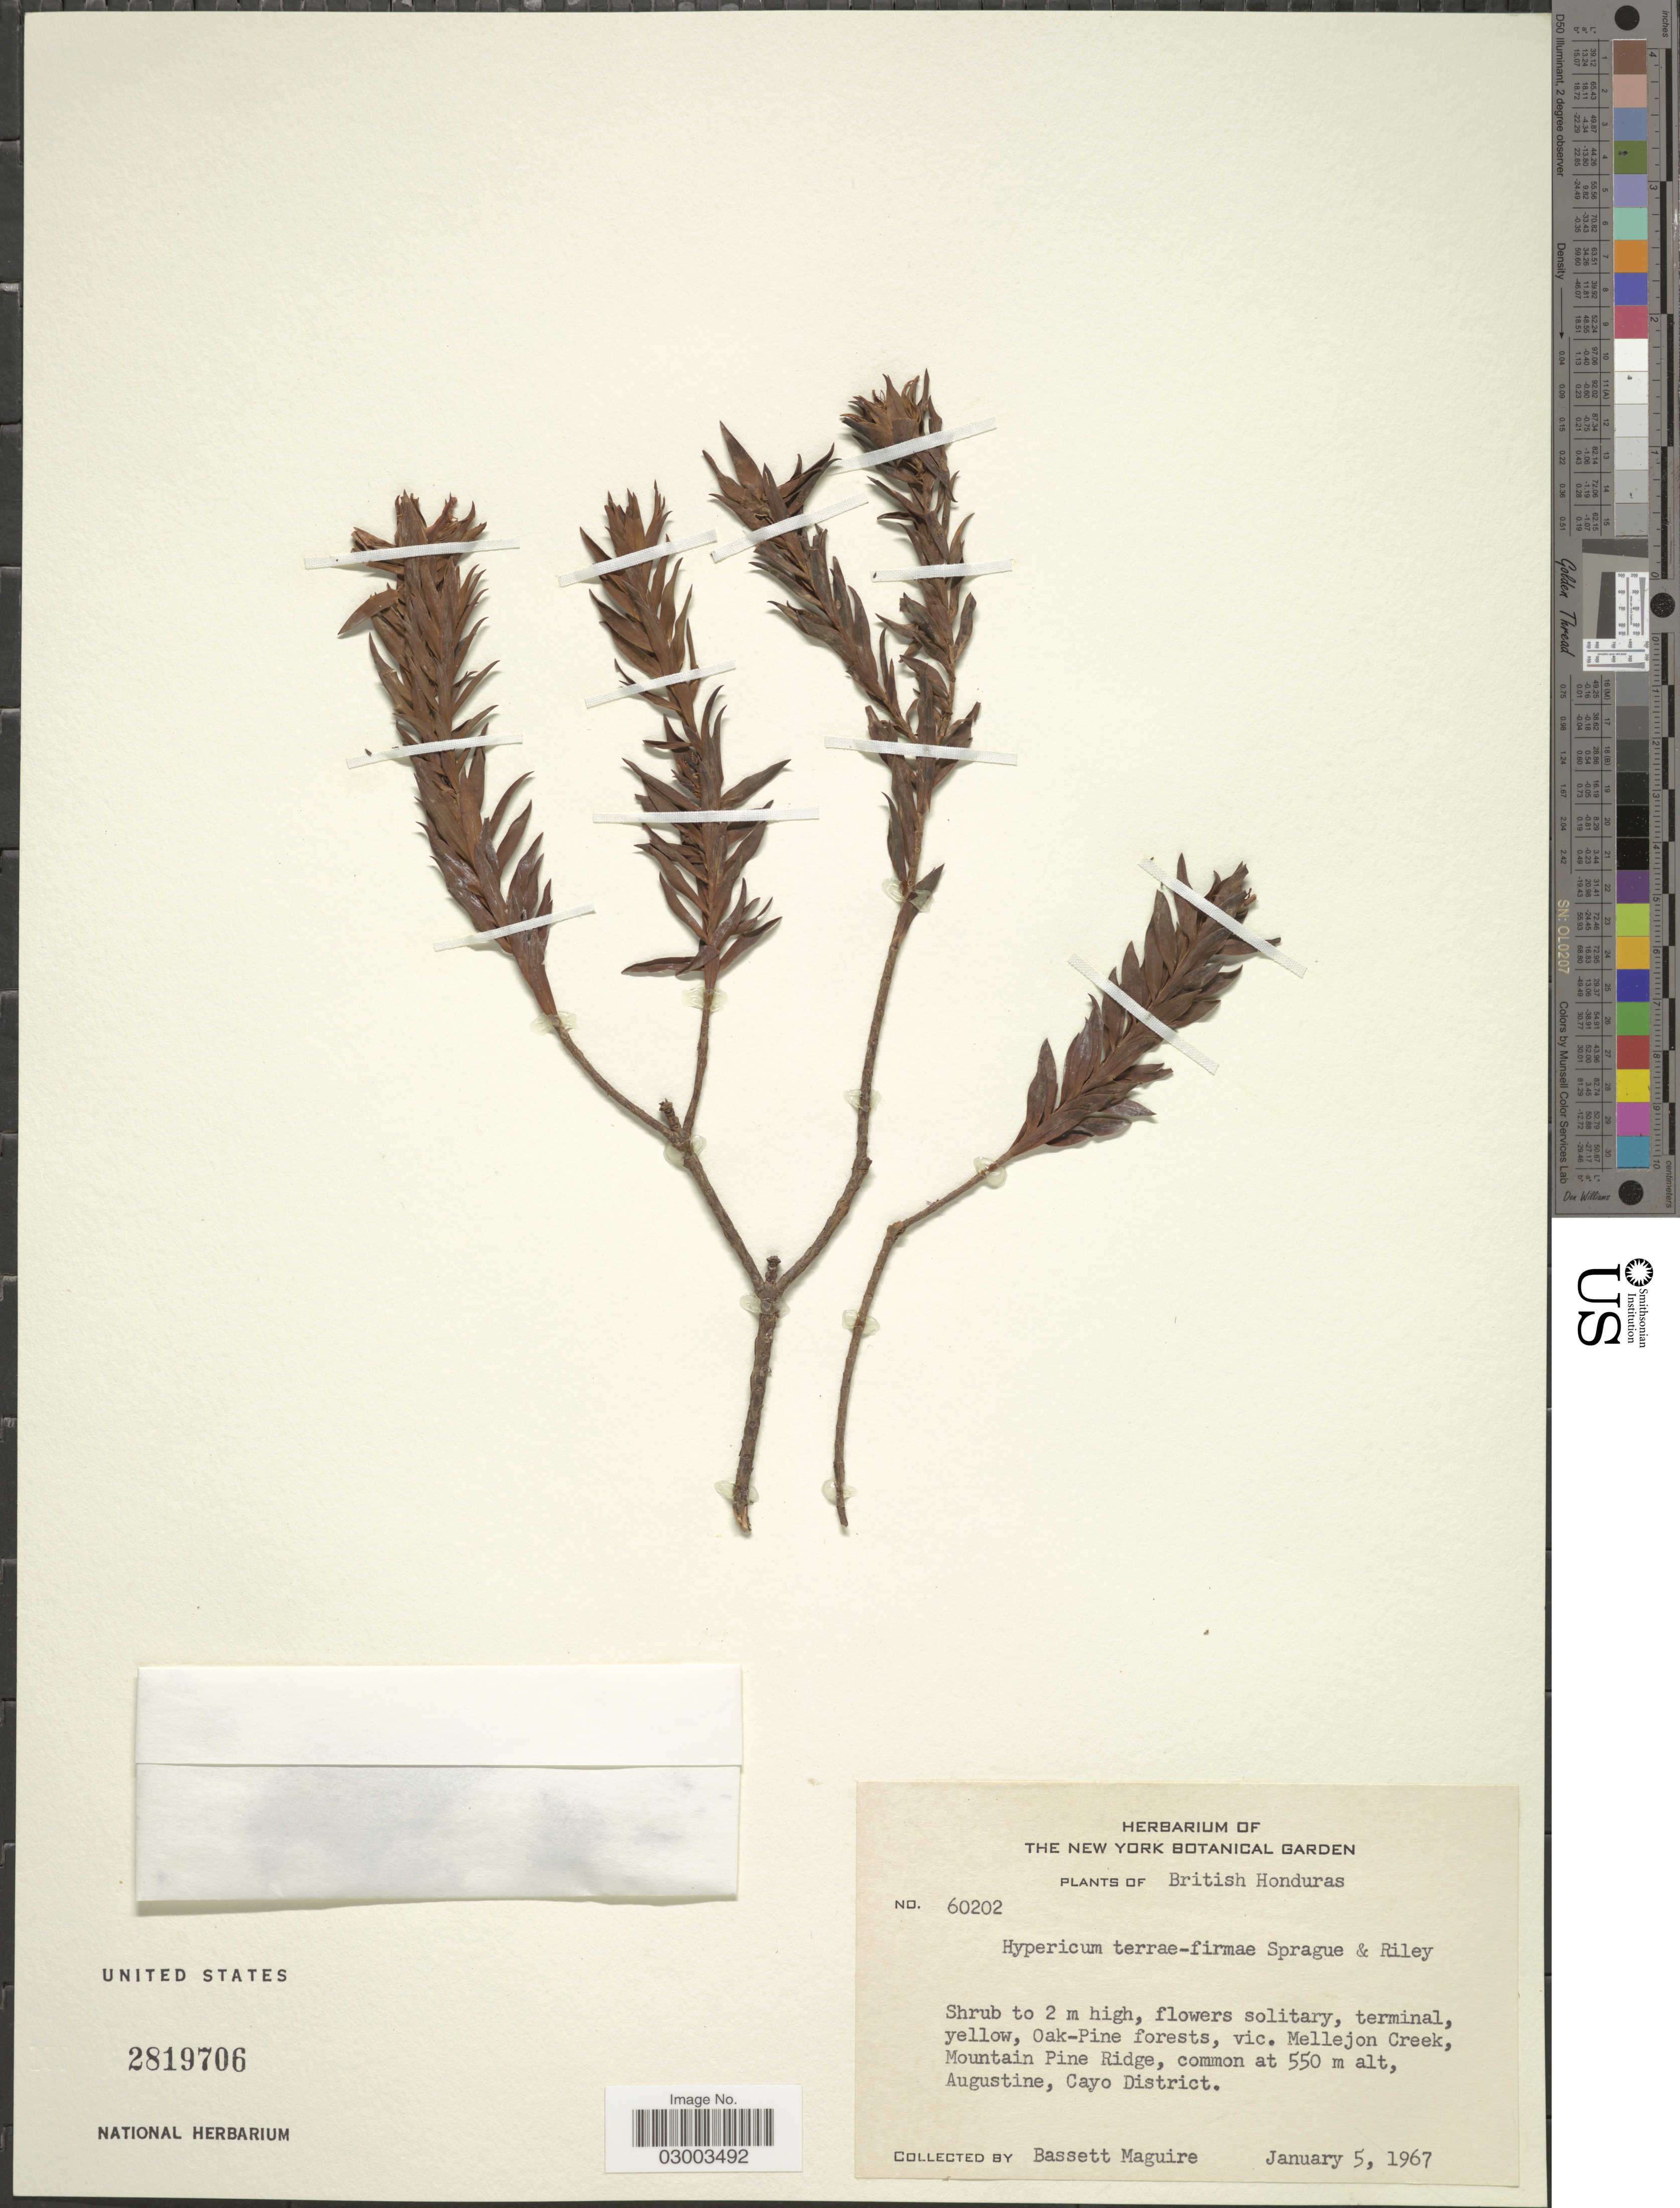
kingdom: Plantae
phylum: Tracheophyta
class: Magnoliopsida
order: Malpighiales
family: Hypericaceae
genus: Hypericum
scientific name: Hypericum terrae-firmae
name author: Sprague & Riley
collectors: B. Maguire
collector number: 60202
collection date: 1967-01-05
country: Belize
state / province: Cayo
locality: British Honduras.Oak-Pine forests, vic. Mellejon Creek, Mountain Pine Ridge, Augustine, Cayo District.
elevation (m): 550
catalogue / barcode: US 2819706